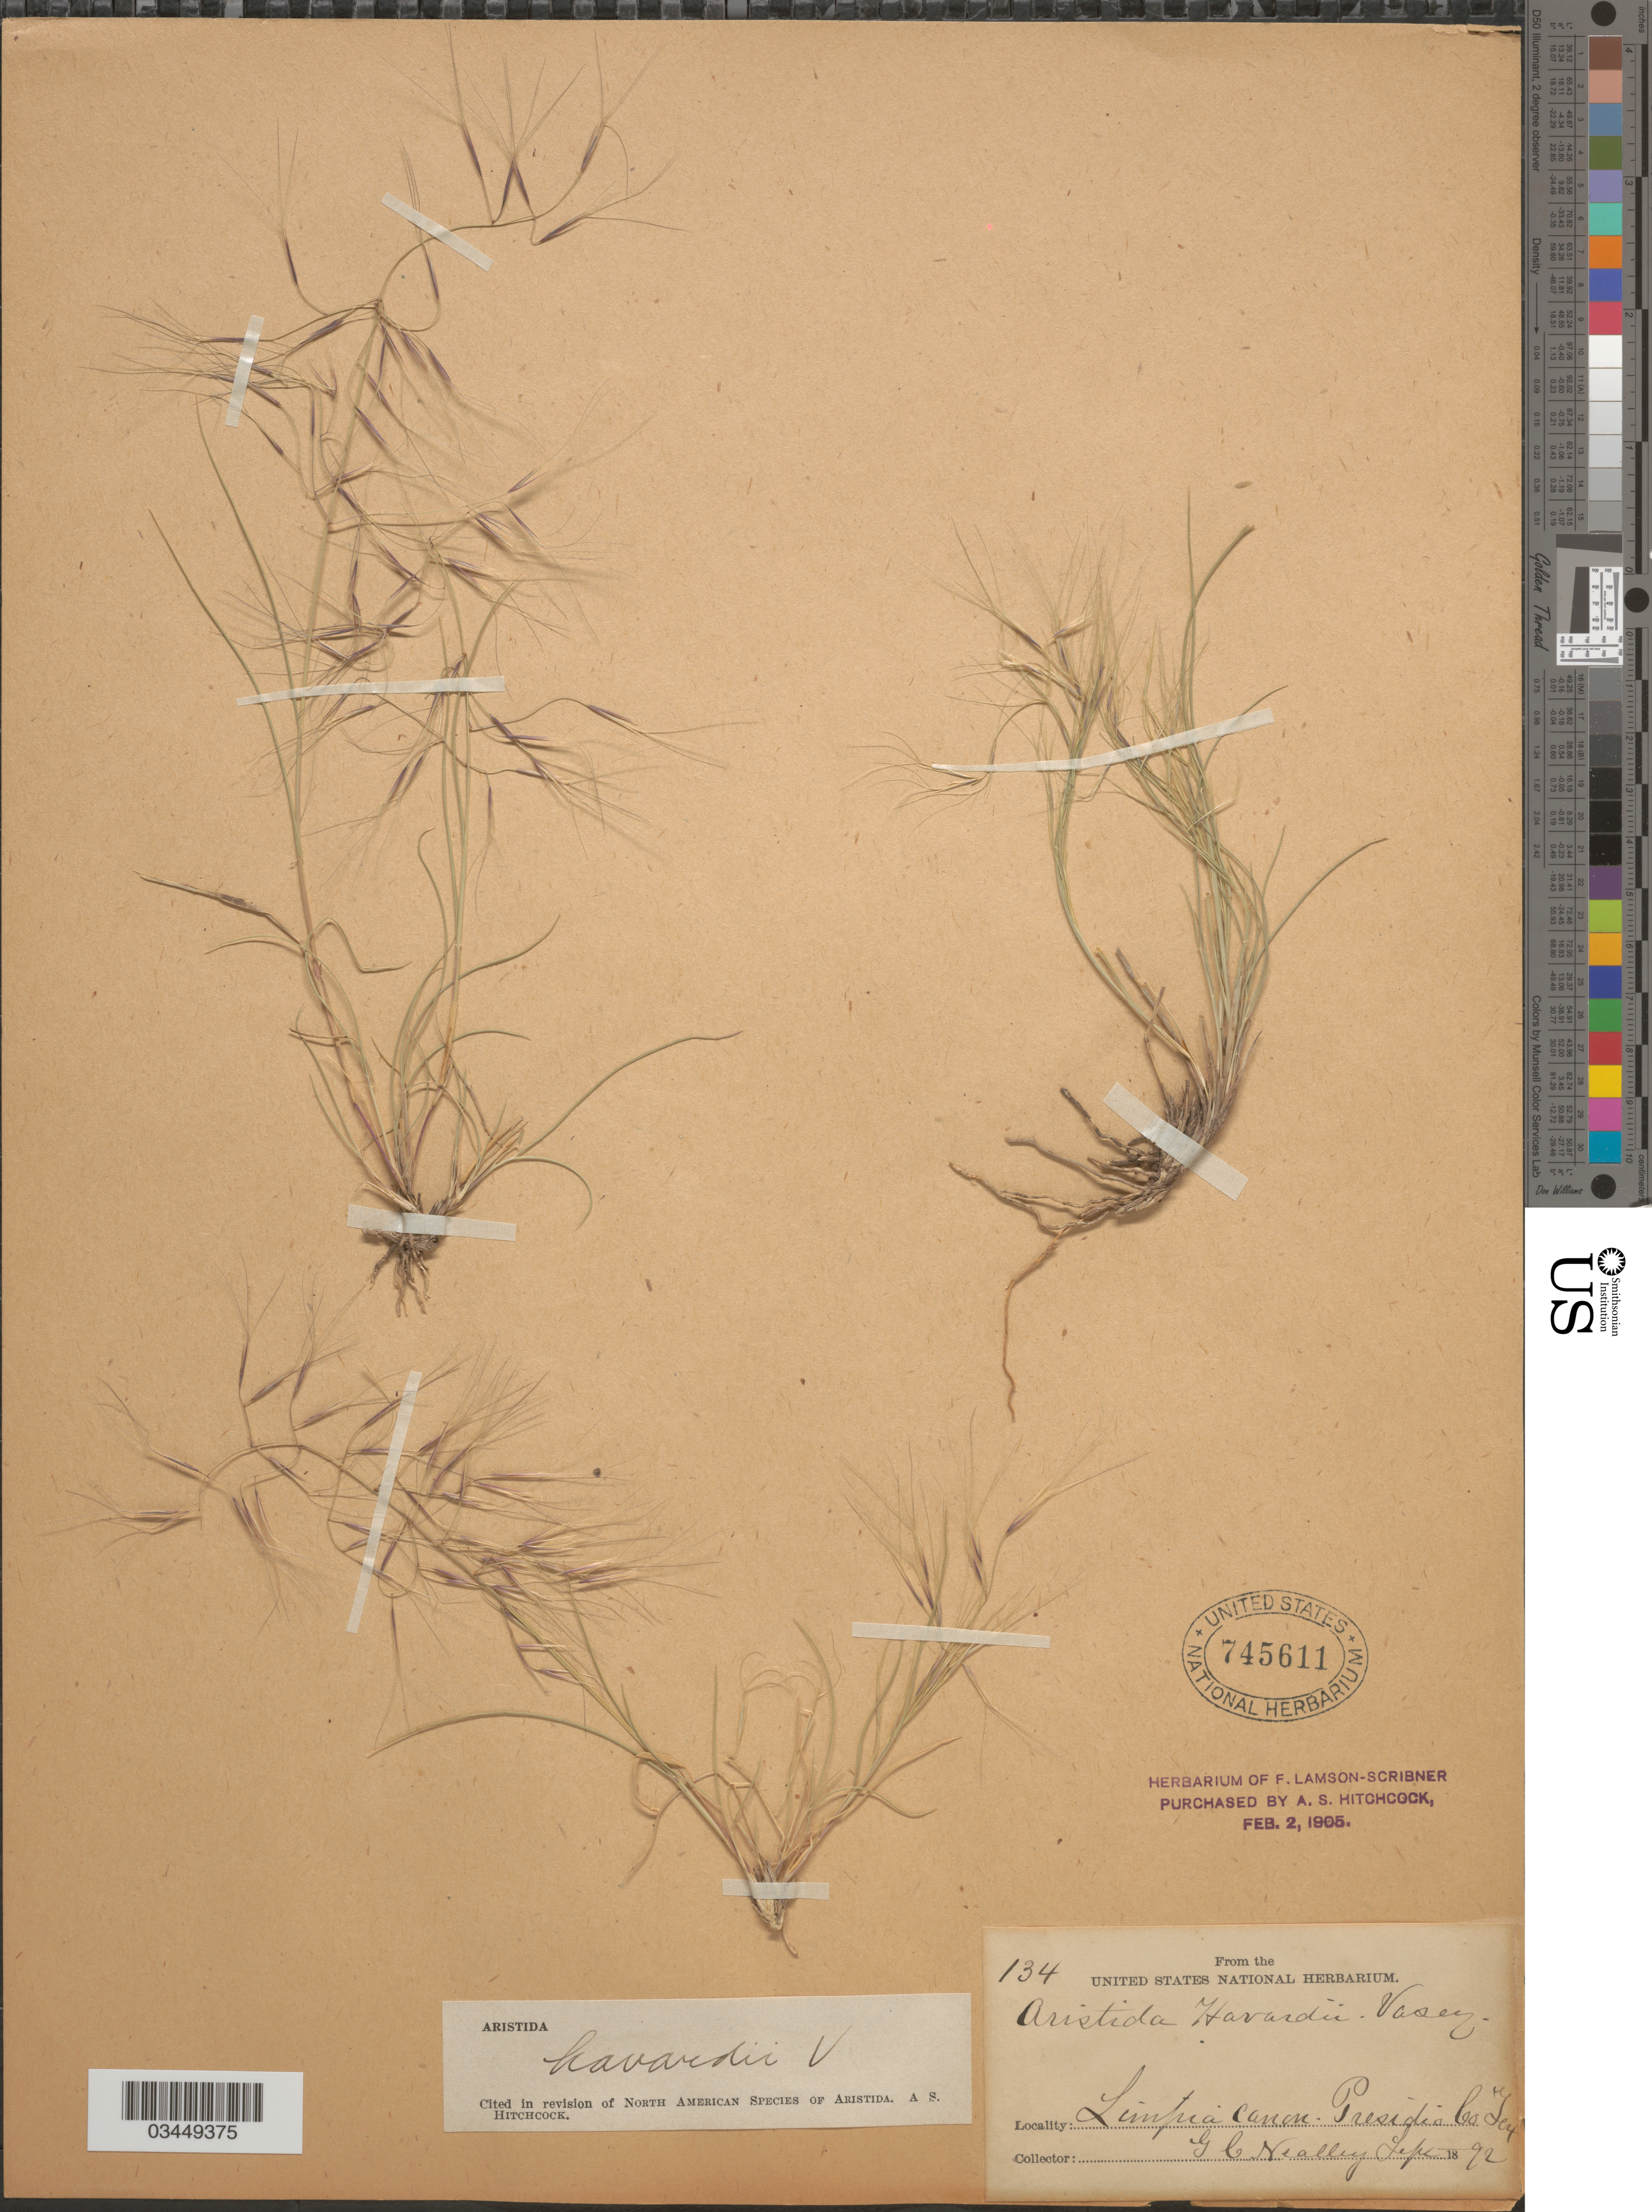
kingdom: Plantae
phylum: Tracheophyta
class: Liliopsida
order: Poales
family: Poaceae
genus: Aristida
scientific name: Aristida havardii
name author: Vasey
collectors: G. C. Nealley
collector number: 134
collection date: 1892-09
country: United States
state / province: Texas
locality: Limpia canon. Presidio Co.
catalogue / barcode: US 745611